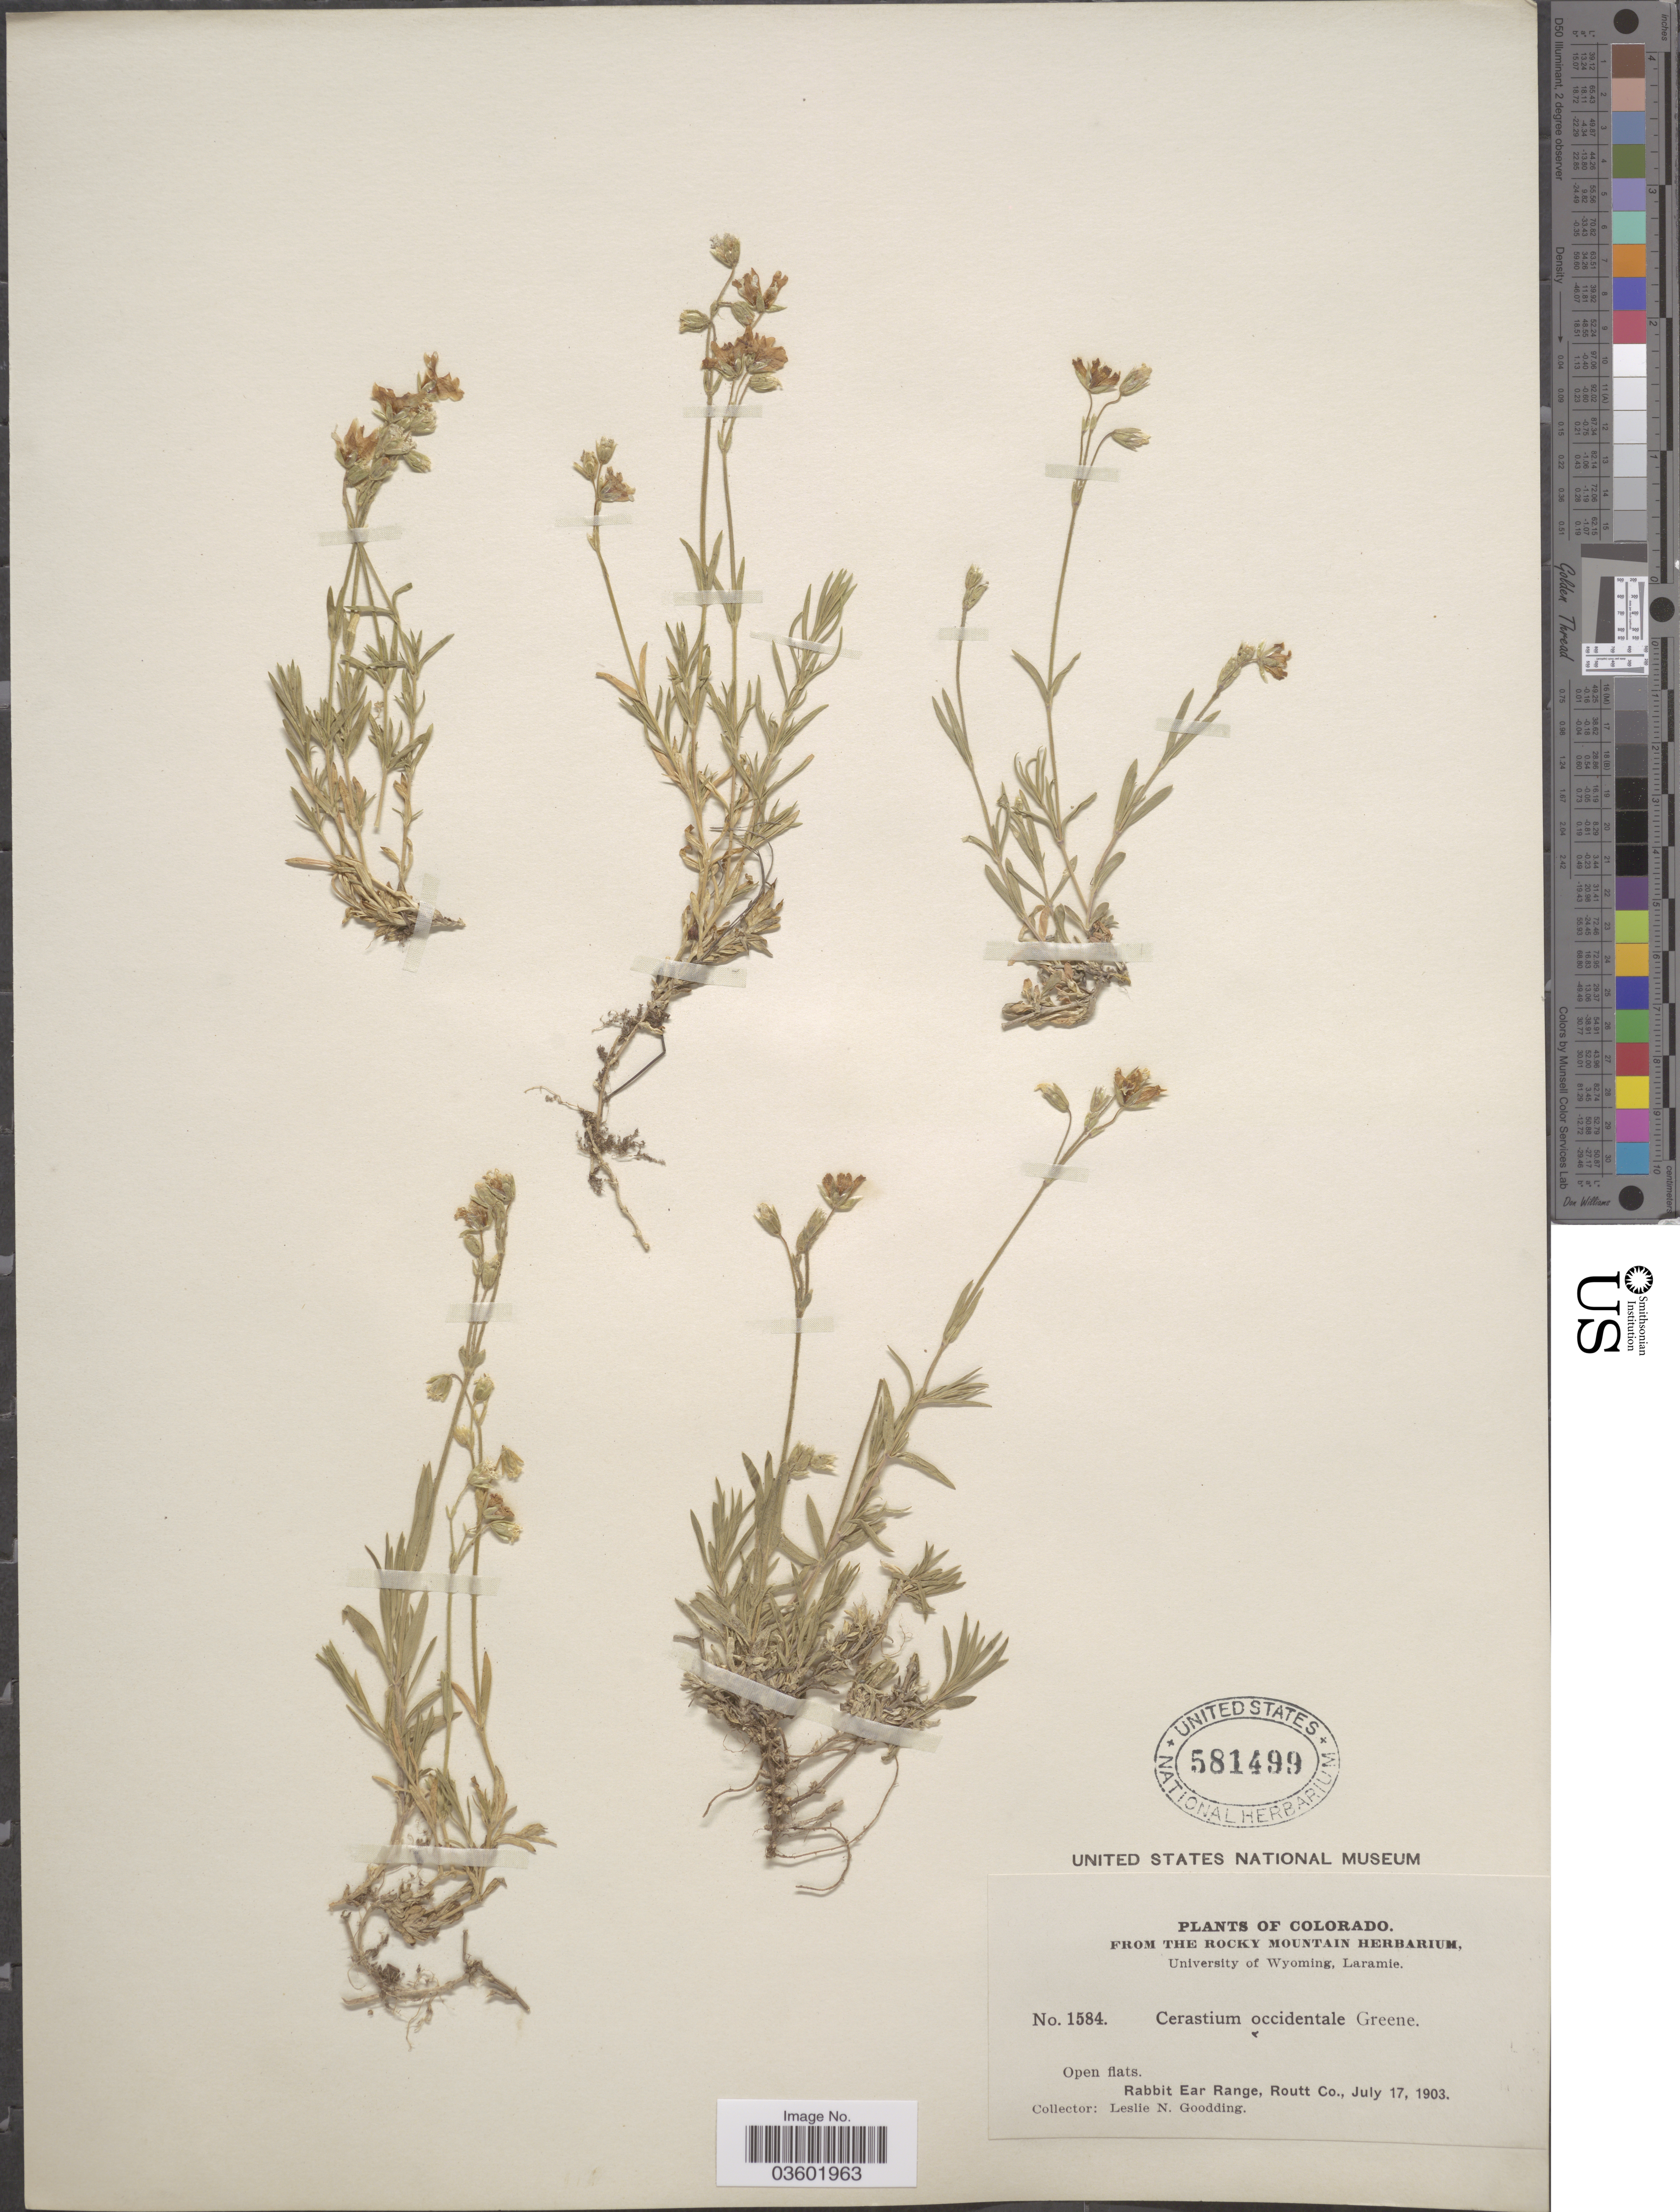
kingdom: Plantae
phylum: Tracheophyta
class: Magnoliopsida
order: Caryophyllales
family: Caryophyllaceae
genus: Cerastium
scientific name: Cerastium occidentale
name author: Greene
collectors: L. N. Goodding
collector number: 1584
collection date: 1903-07-17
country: United States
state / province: Colorado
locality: Rabbit Ear Range, Routt Co.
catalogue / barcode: US 581499